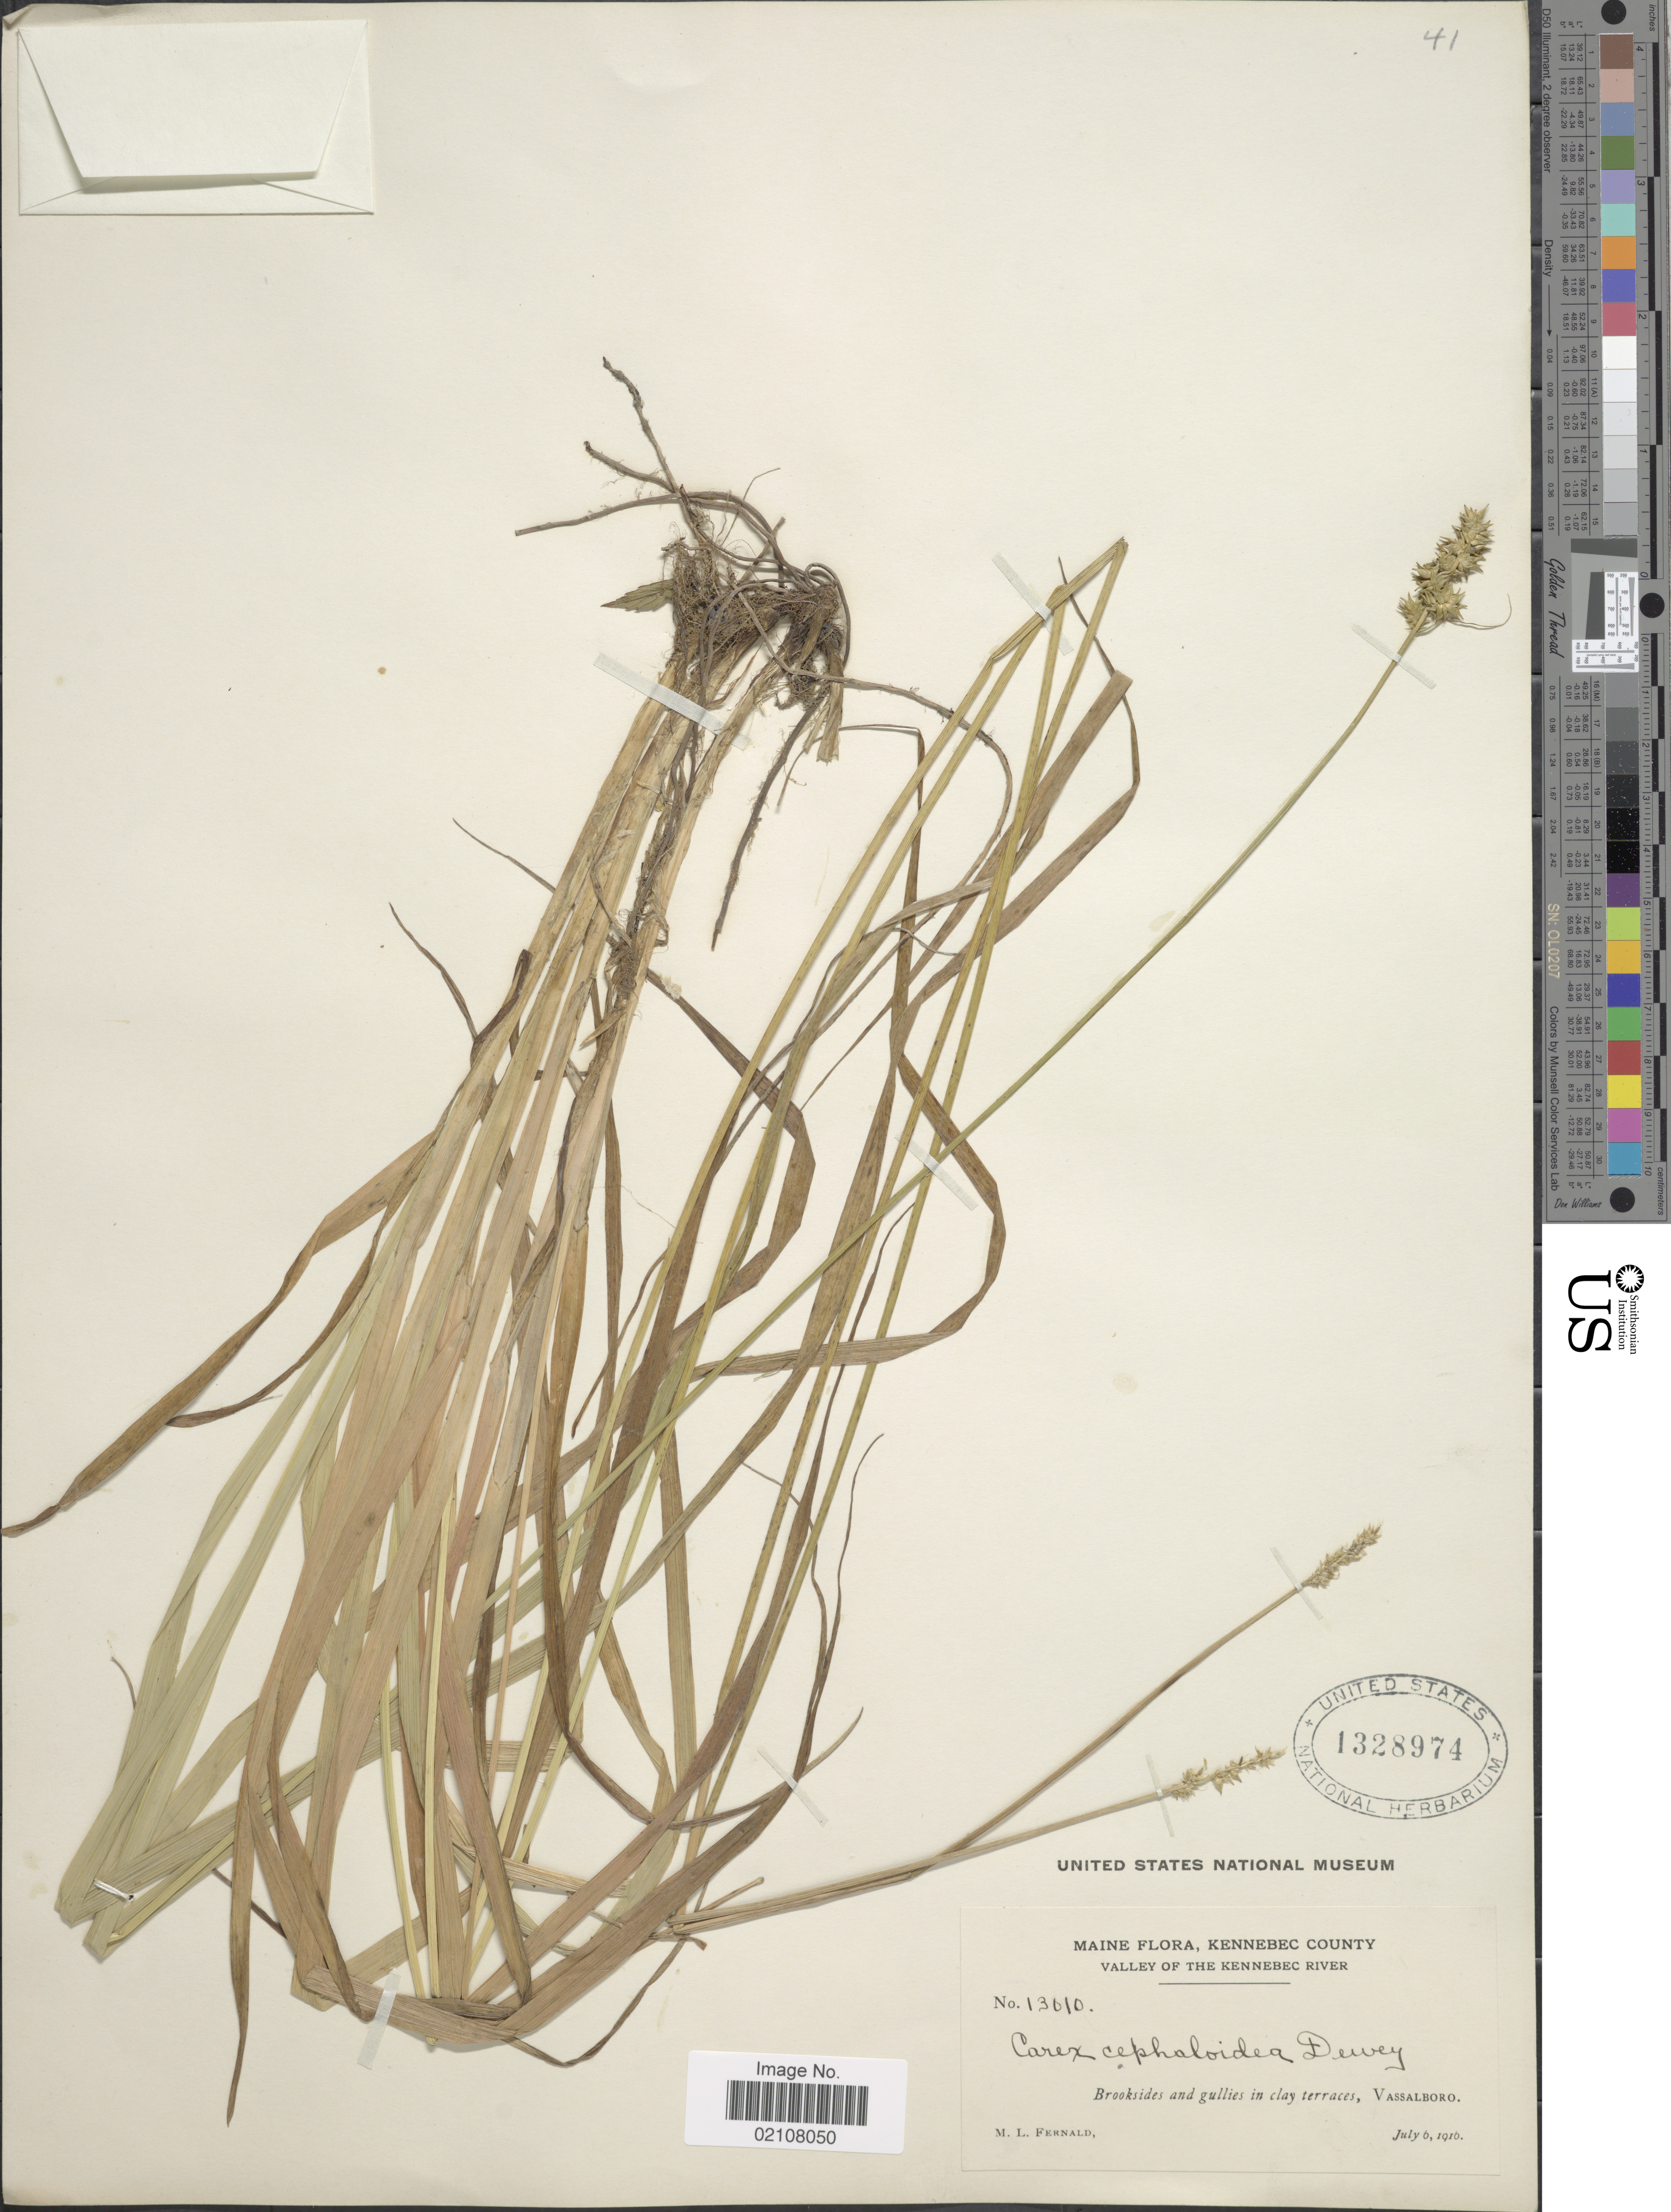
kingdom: Plantae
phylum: Tracheophyta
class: Liliopsida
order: Poales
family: Cyperaceae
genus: Carex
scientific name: Carex cephaloidea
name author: (Dewey) Dewey ex Boott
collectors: M. L. Fernald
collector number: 13010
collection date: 1916-07-06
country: United States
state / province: Maine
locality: Kennebec County, Valley of the Kennebec River, Brookside and gullies in clay terraces, Vassalboro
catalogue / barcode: US 1328974